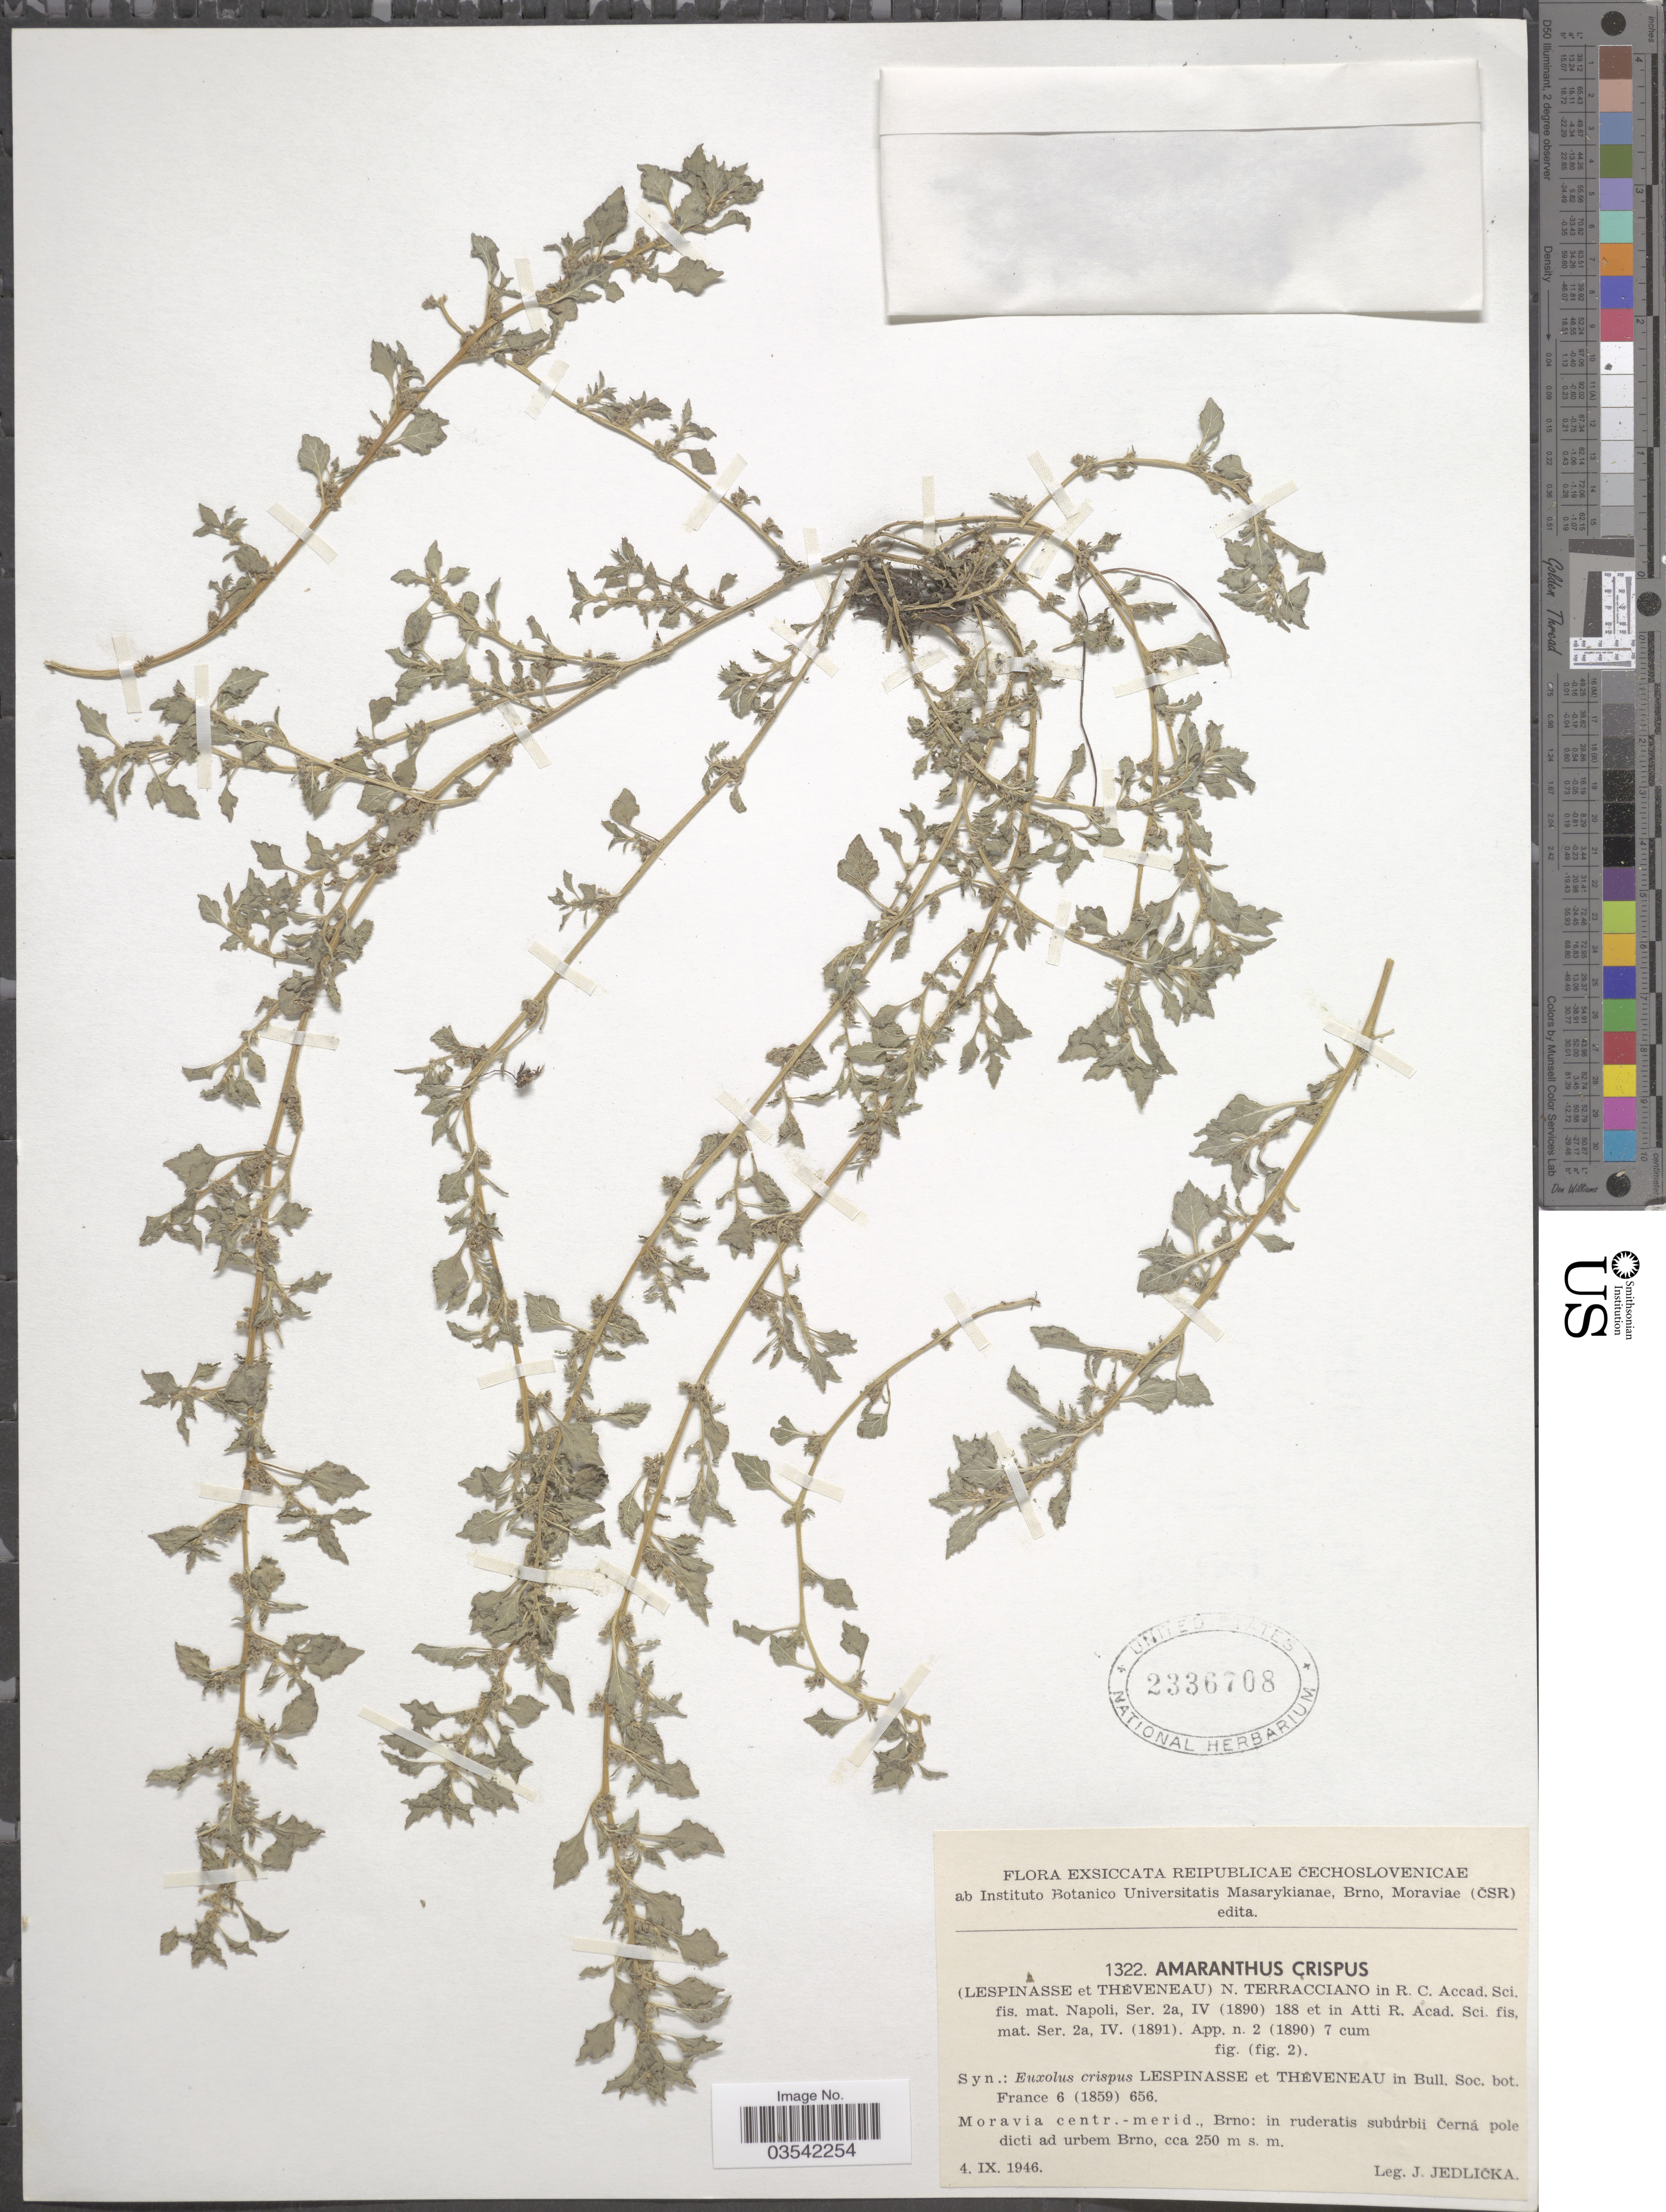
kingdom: Plantae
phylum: Tracheophyta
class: Magnoliopsida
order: Caryophyllales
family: Amaranthaceae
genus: Amaranthus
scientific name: Amaranthus crispus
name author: (Lesp. & Thévenau) A. Braun ex J.M. Coult. & S. Watson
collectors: J. Jedlicka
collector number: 1322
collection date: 1946-09-04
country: Czechia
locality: Moravia centr.-merid., Brno: in ruderatis subúrbii Černá pole dicti ad urbem Brno.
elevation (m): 250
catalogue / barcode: US 2336708